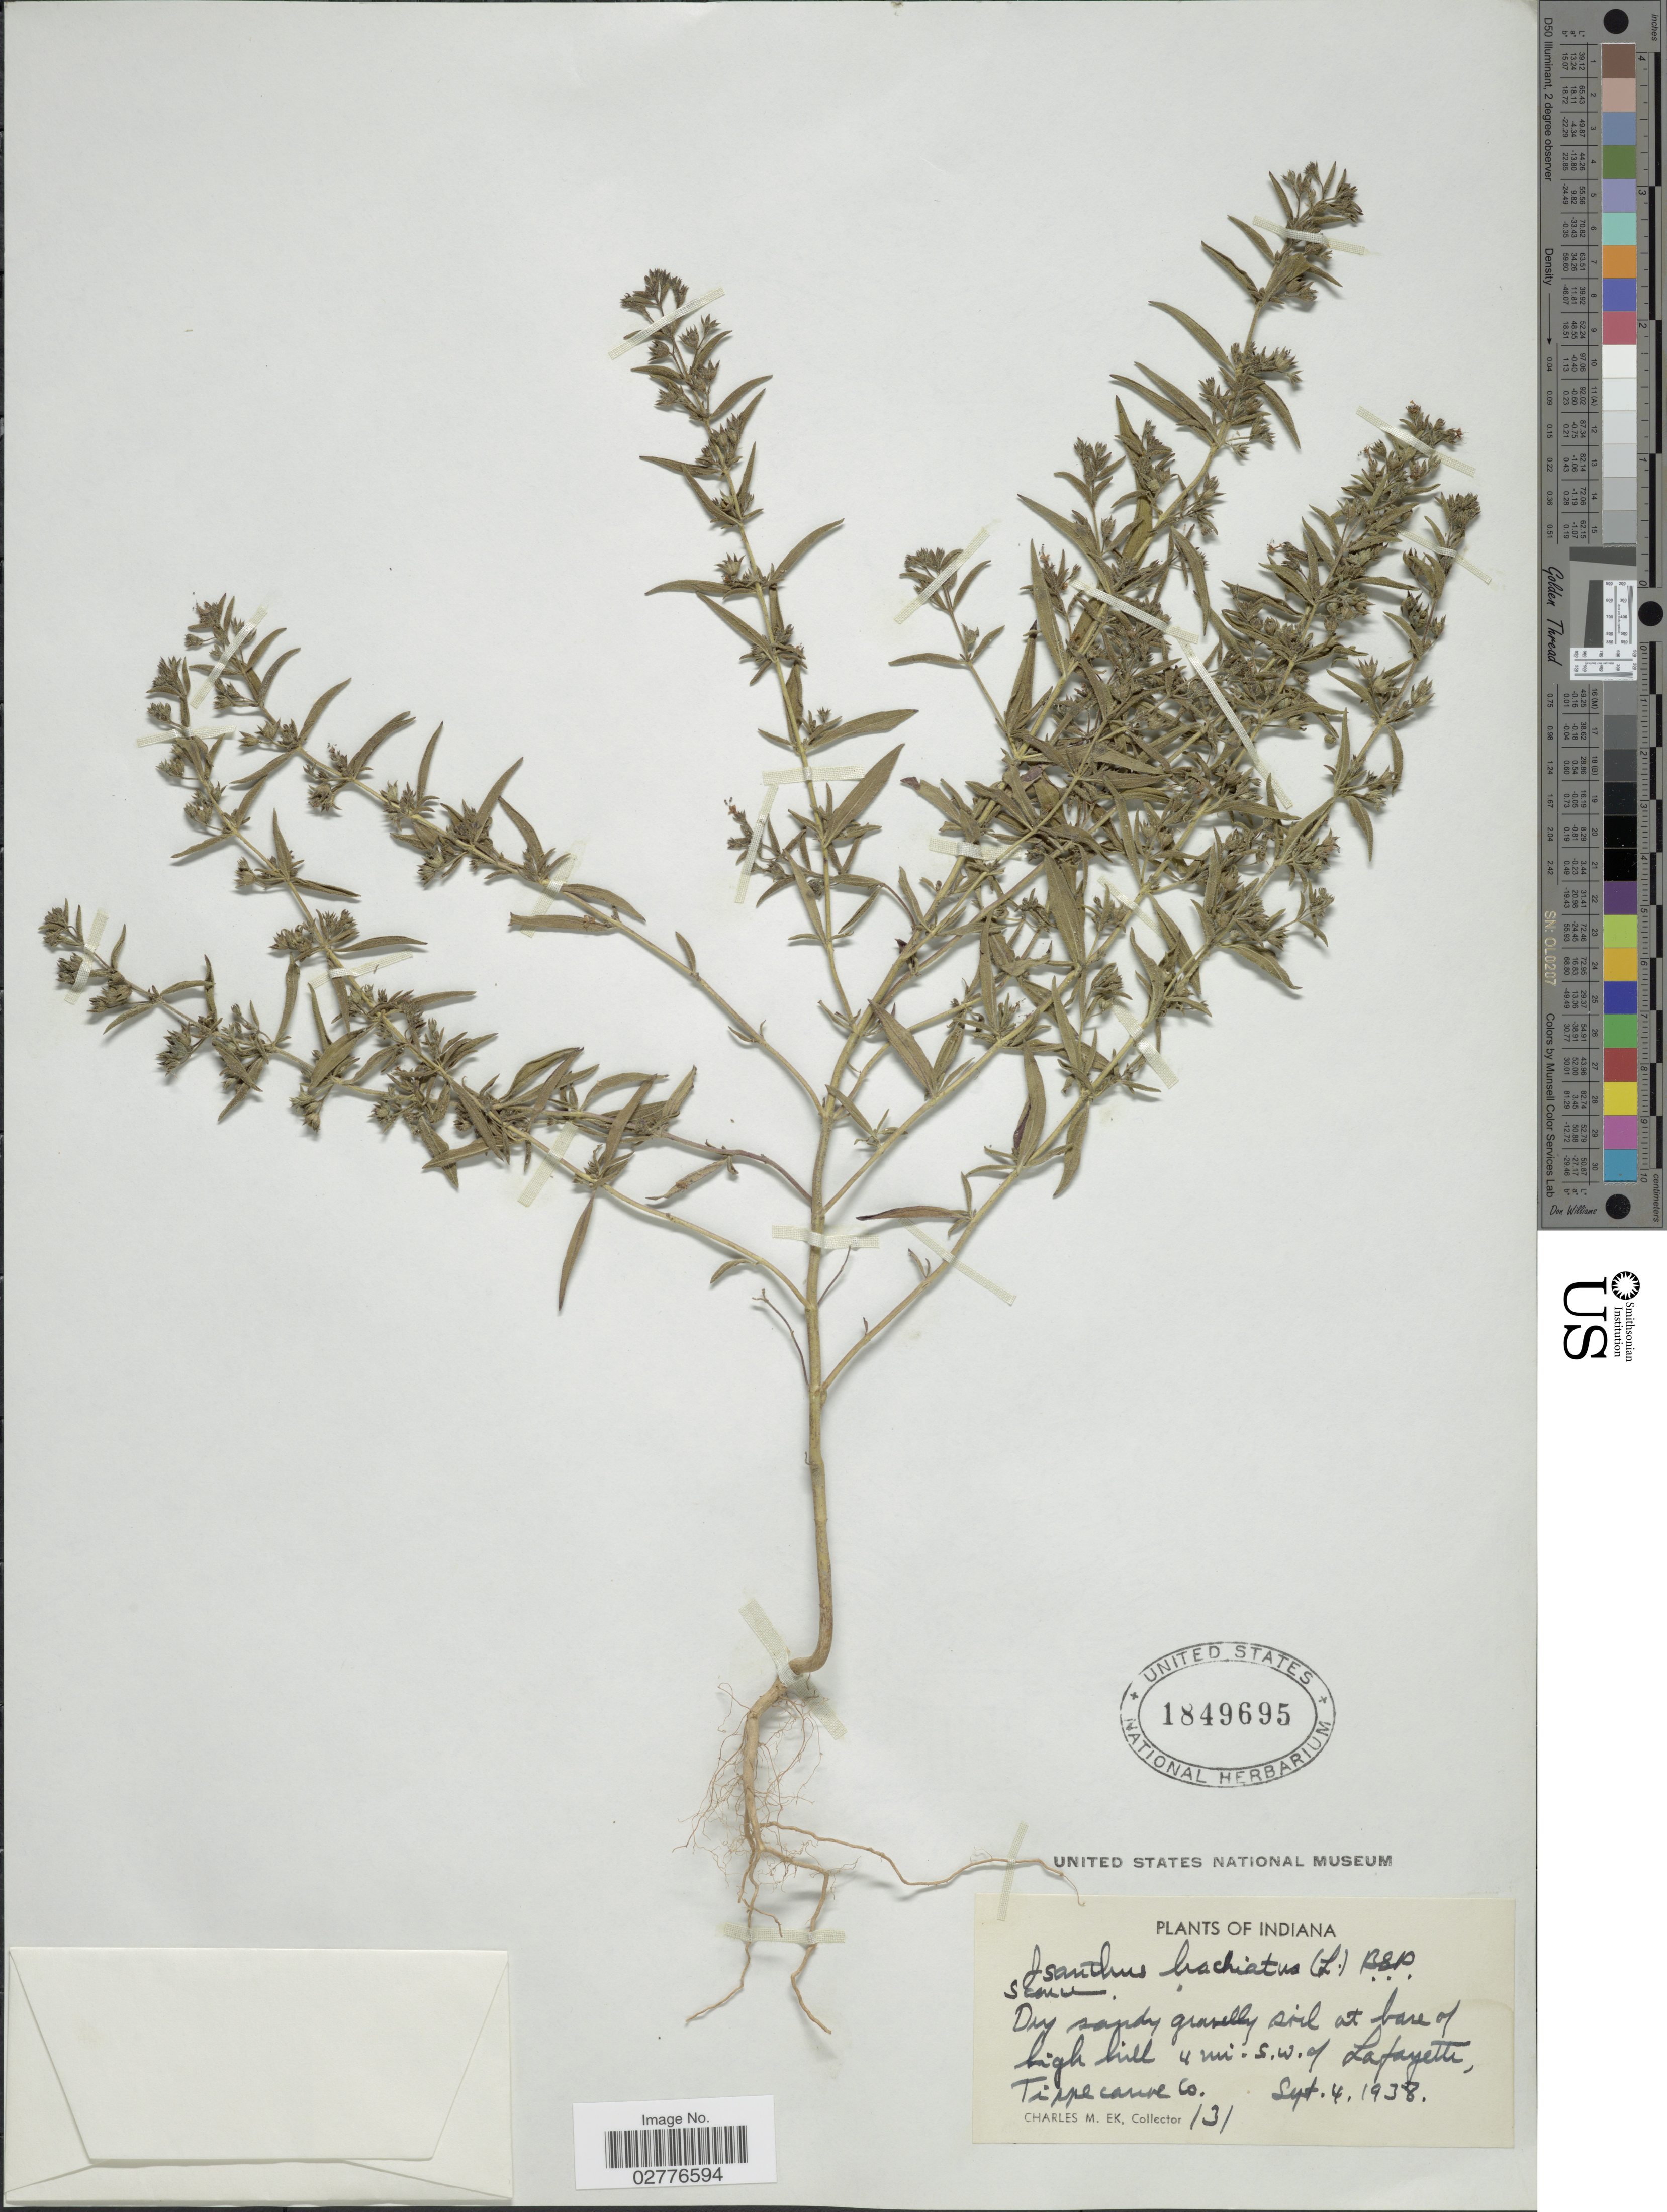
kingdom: Plantae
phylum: Tracheophyta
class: Magnoliopsida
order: Lamiales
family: Lamiaceae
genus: Trichostema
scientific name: Trichostema brachiatum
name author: L.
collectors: C. Ek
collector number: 131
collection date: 1938-09-04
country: United States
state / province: Indiana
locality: Dry sandy gravelly soil at base of high hill 4 mi. S.W. of Lafayette, Tippecanoe Co.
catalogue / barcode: US 1849695